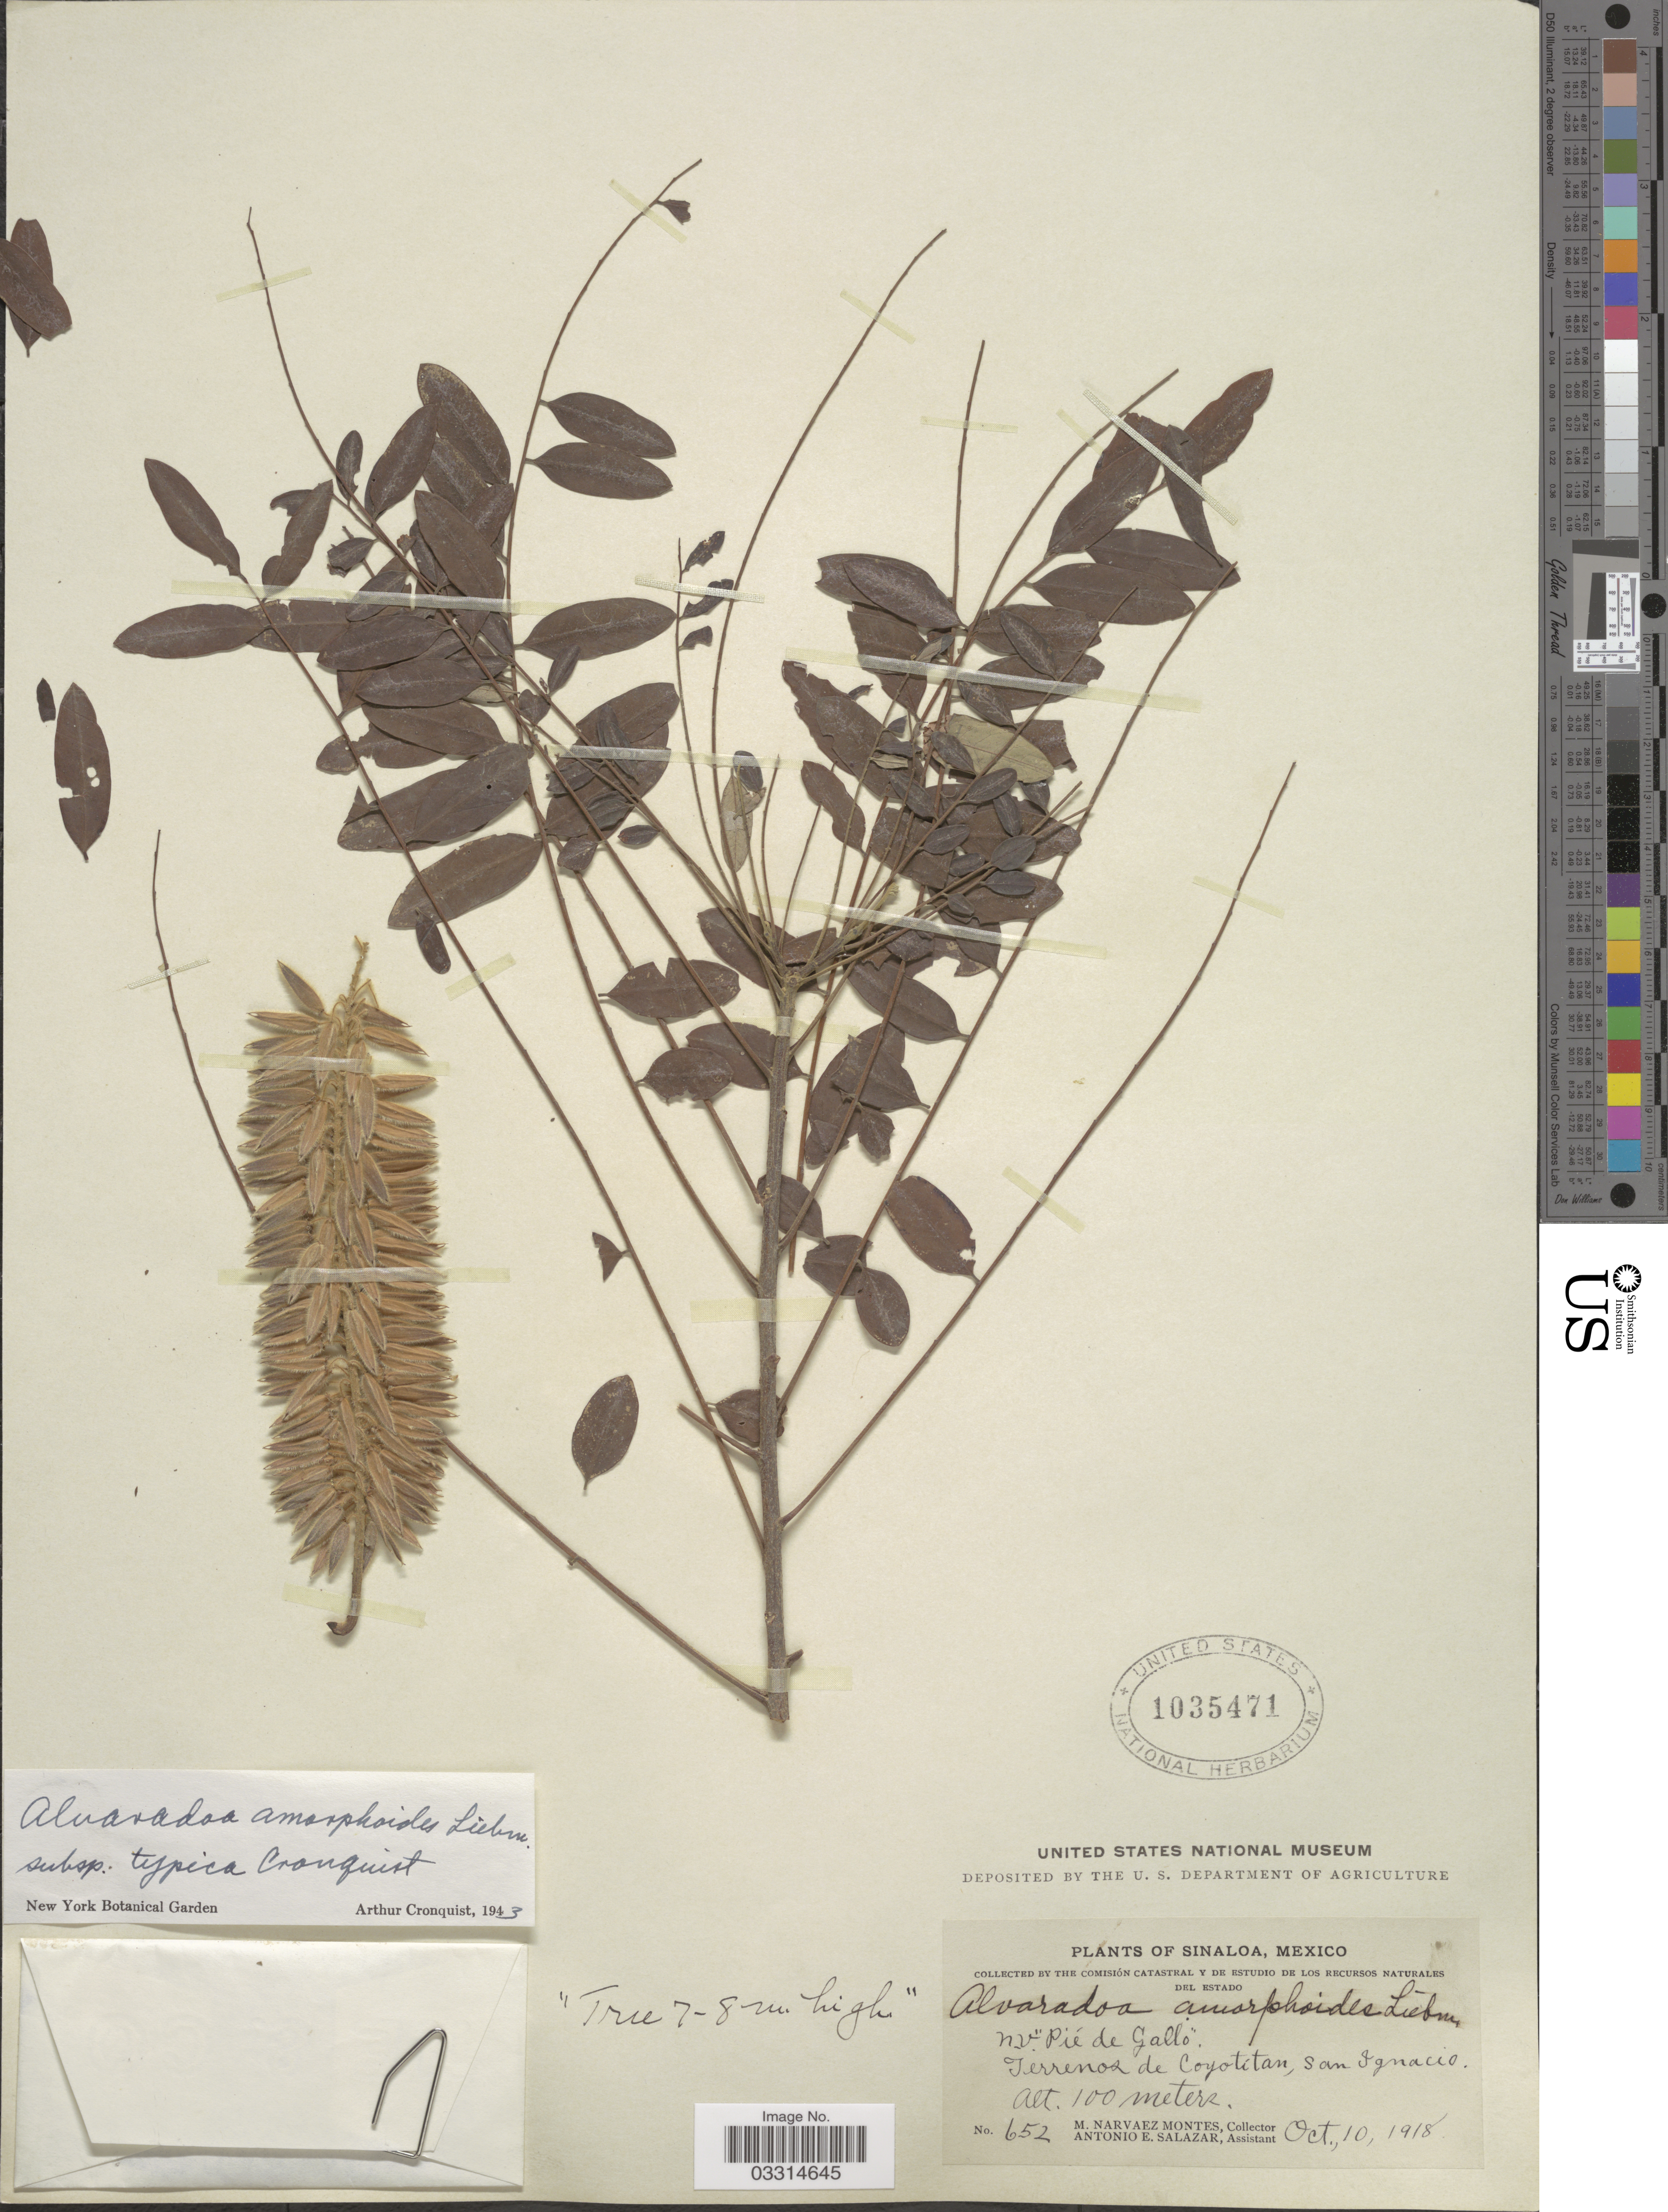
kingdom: Plantae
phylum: Tracheophyta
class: Magnoliopsida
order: Picramniales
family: Picramniaceae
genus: Alvaradoa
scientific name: Alvaradoa amorphoides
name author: Liebm.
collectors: M. Narvaez-Montes & A. E. Salazar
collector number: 652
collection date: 1918-10-10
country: Mexico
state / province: Sinaloa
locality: Terrenos de Coyotítan, San Ignacio.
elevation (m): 100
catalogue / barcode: US 1035471